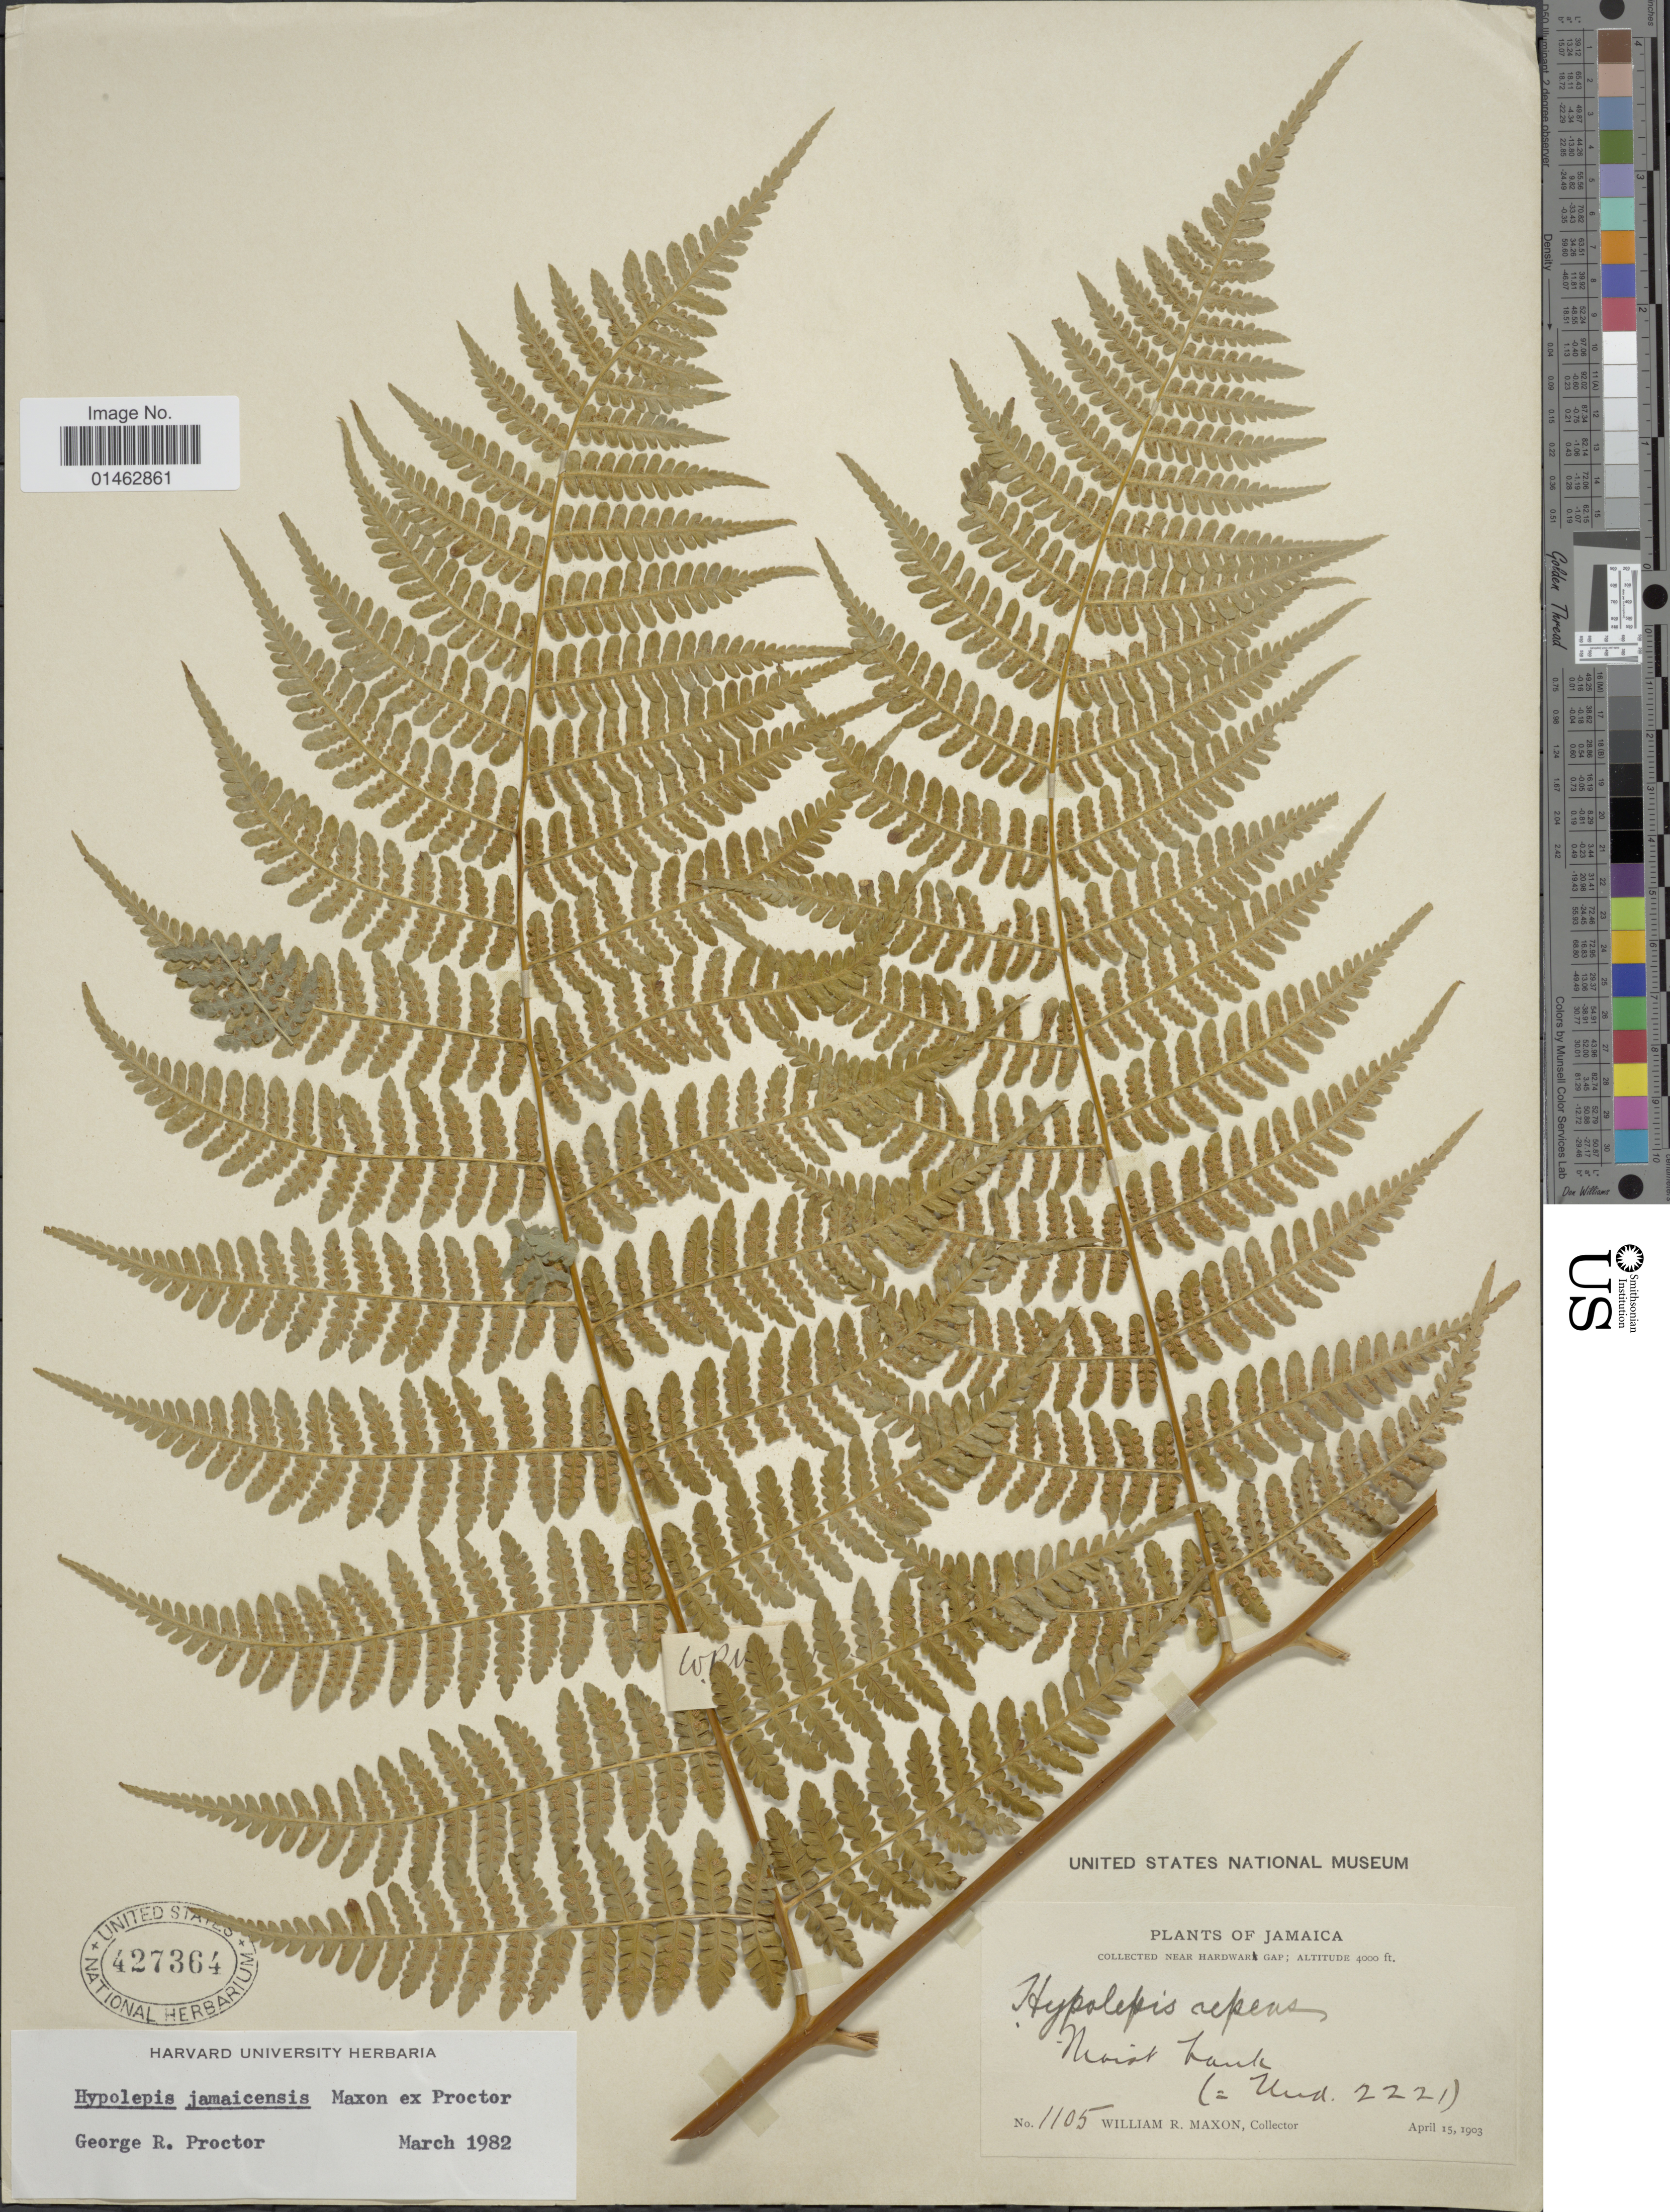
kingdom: Plantae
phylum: Tracheophyta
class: Polypodiopsida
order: Polypodiales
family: Dennstaedtiaceae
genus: Hypolepis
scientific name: Hypolepis jamaicensis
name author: Maxon ex Proctor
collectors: W. R. Maxon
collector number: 1105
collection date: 1903-04-15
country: Jamaica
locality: Near Hardwar Gap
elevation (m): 1219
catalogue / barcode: US 427364